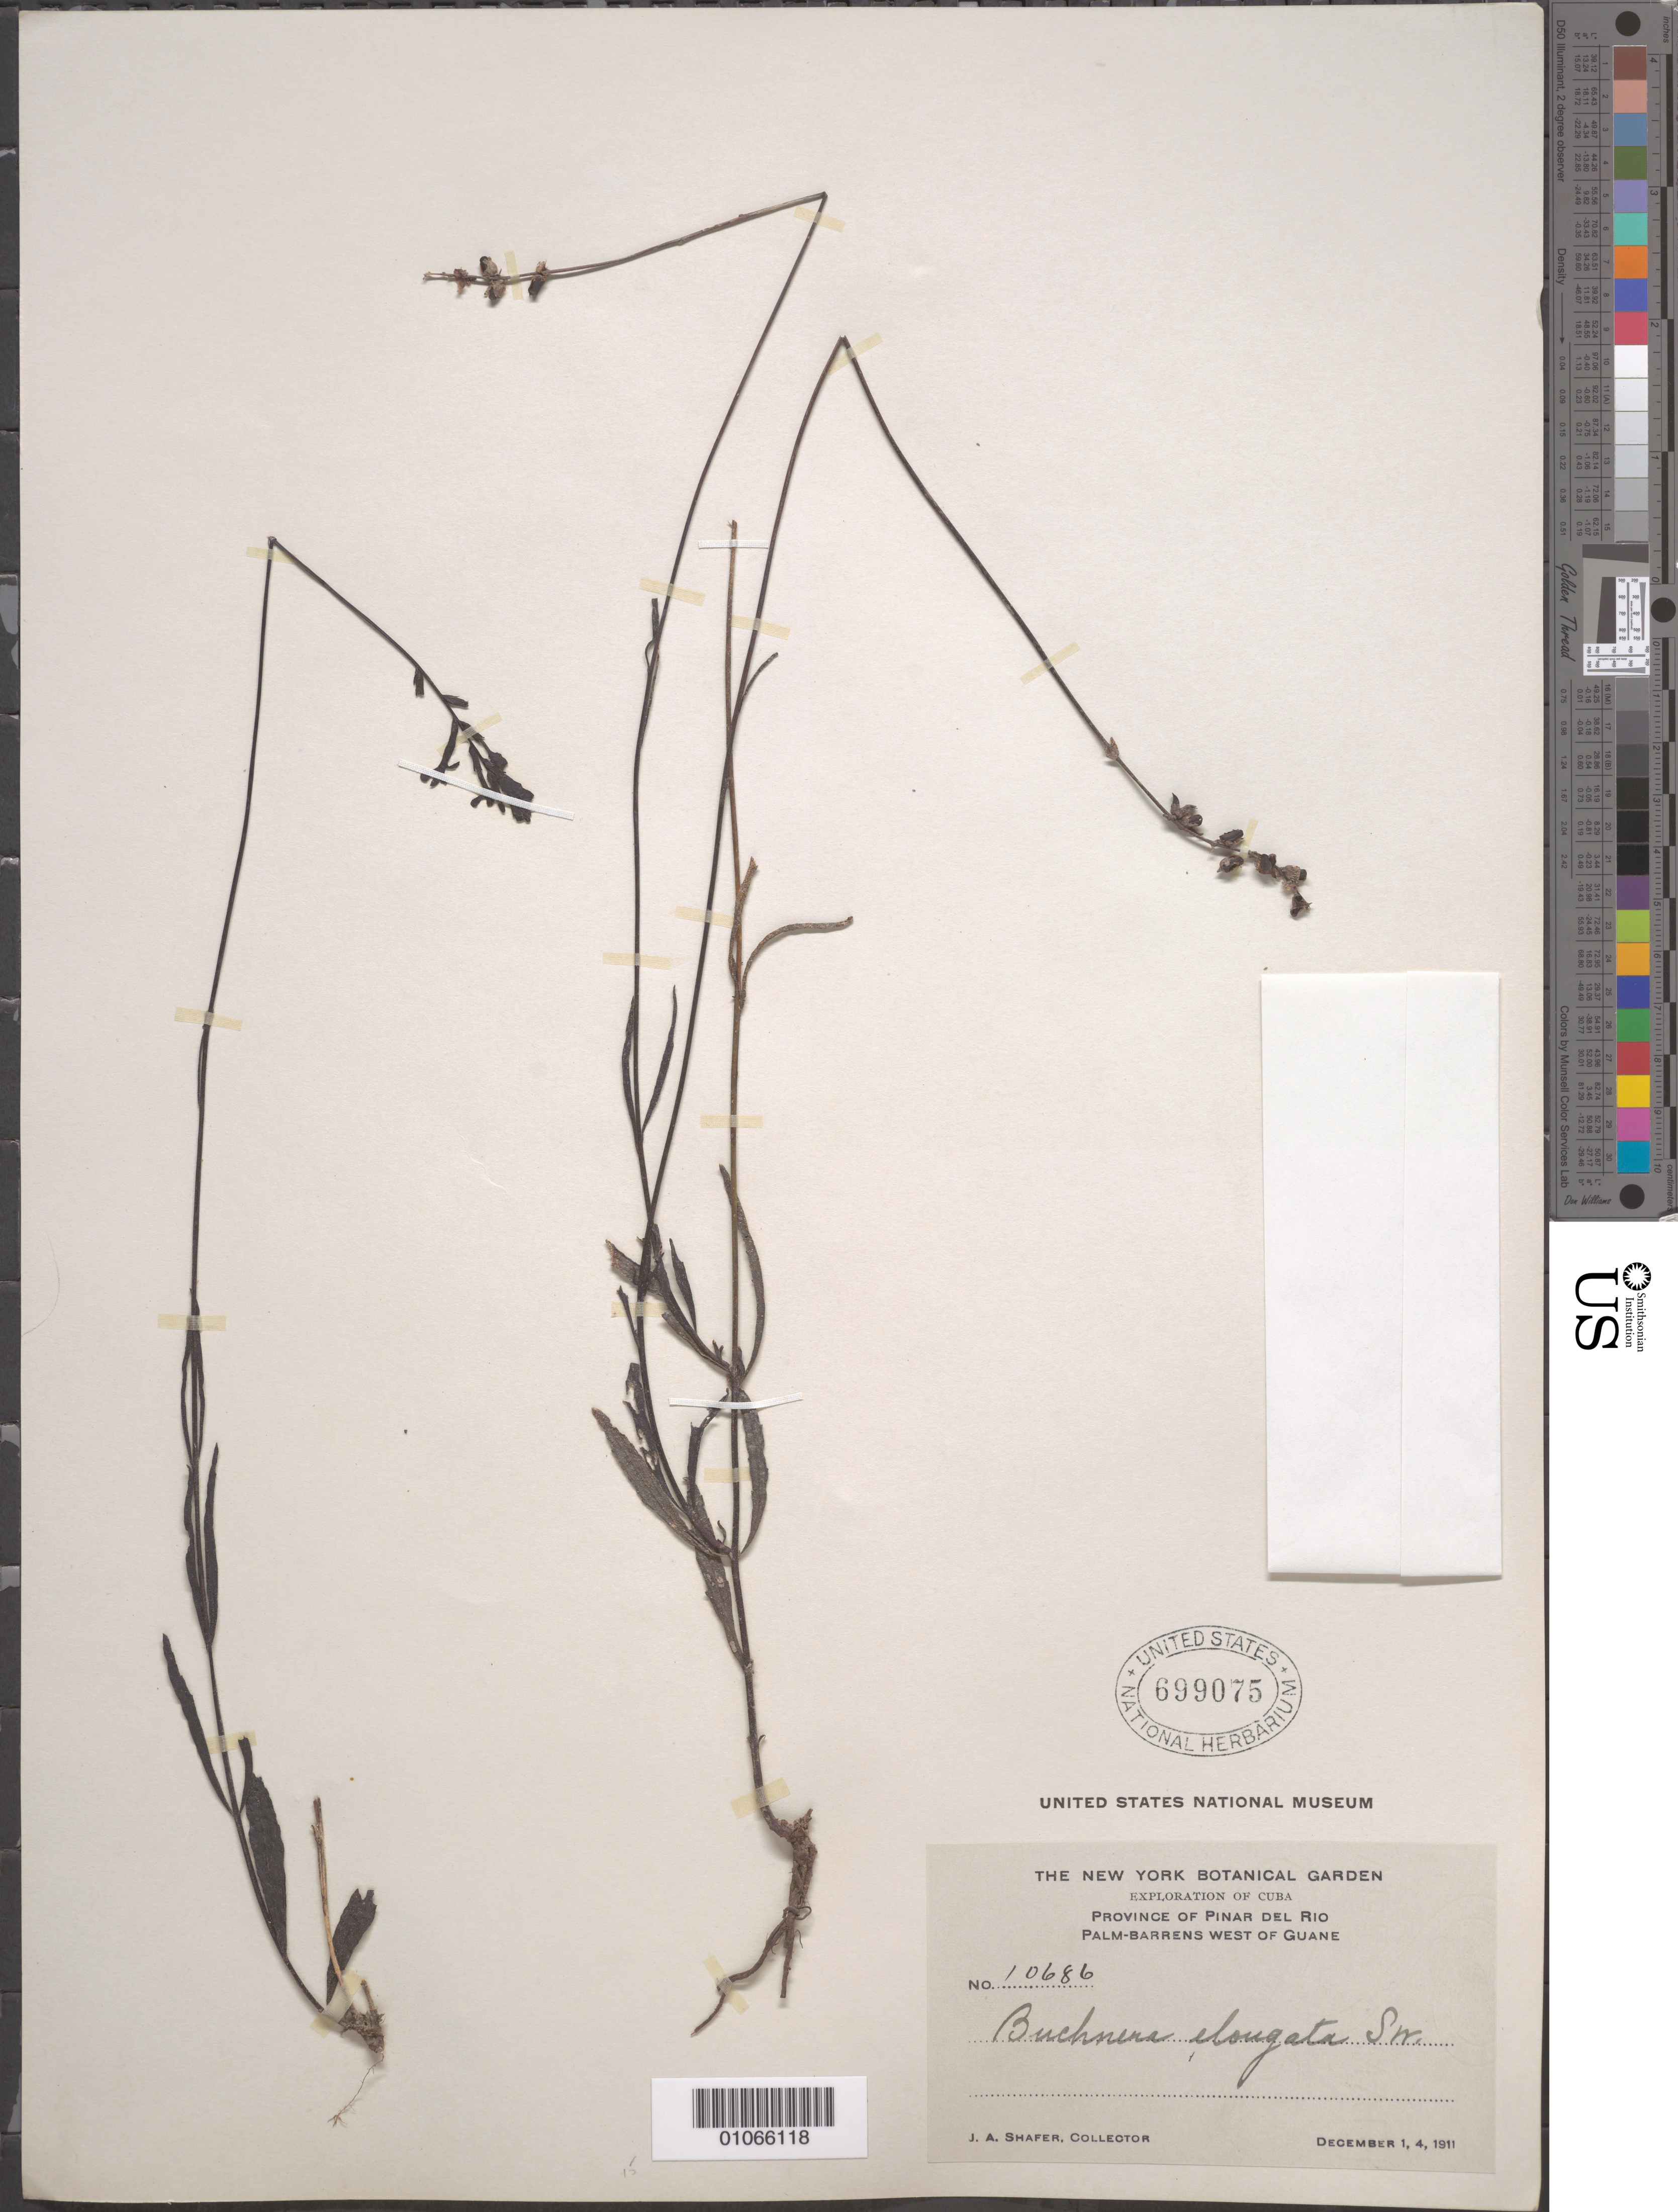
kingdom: Plantae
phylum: Tracheophyta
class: Magnoliopsida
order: Lamiales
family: Orobanchaceae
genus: Buchnera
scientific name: Buchnera elongata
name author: Sw.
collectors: J. A. Shafer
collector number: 10686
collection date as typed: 01 Dec 1911 and 04 Dec 1911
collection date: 1911-12-01,1911-12-04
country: Cuba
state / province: Pinar del Rio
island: Cuba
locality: Palm-barrens west of Guane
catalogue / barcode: US 699075